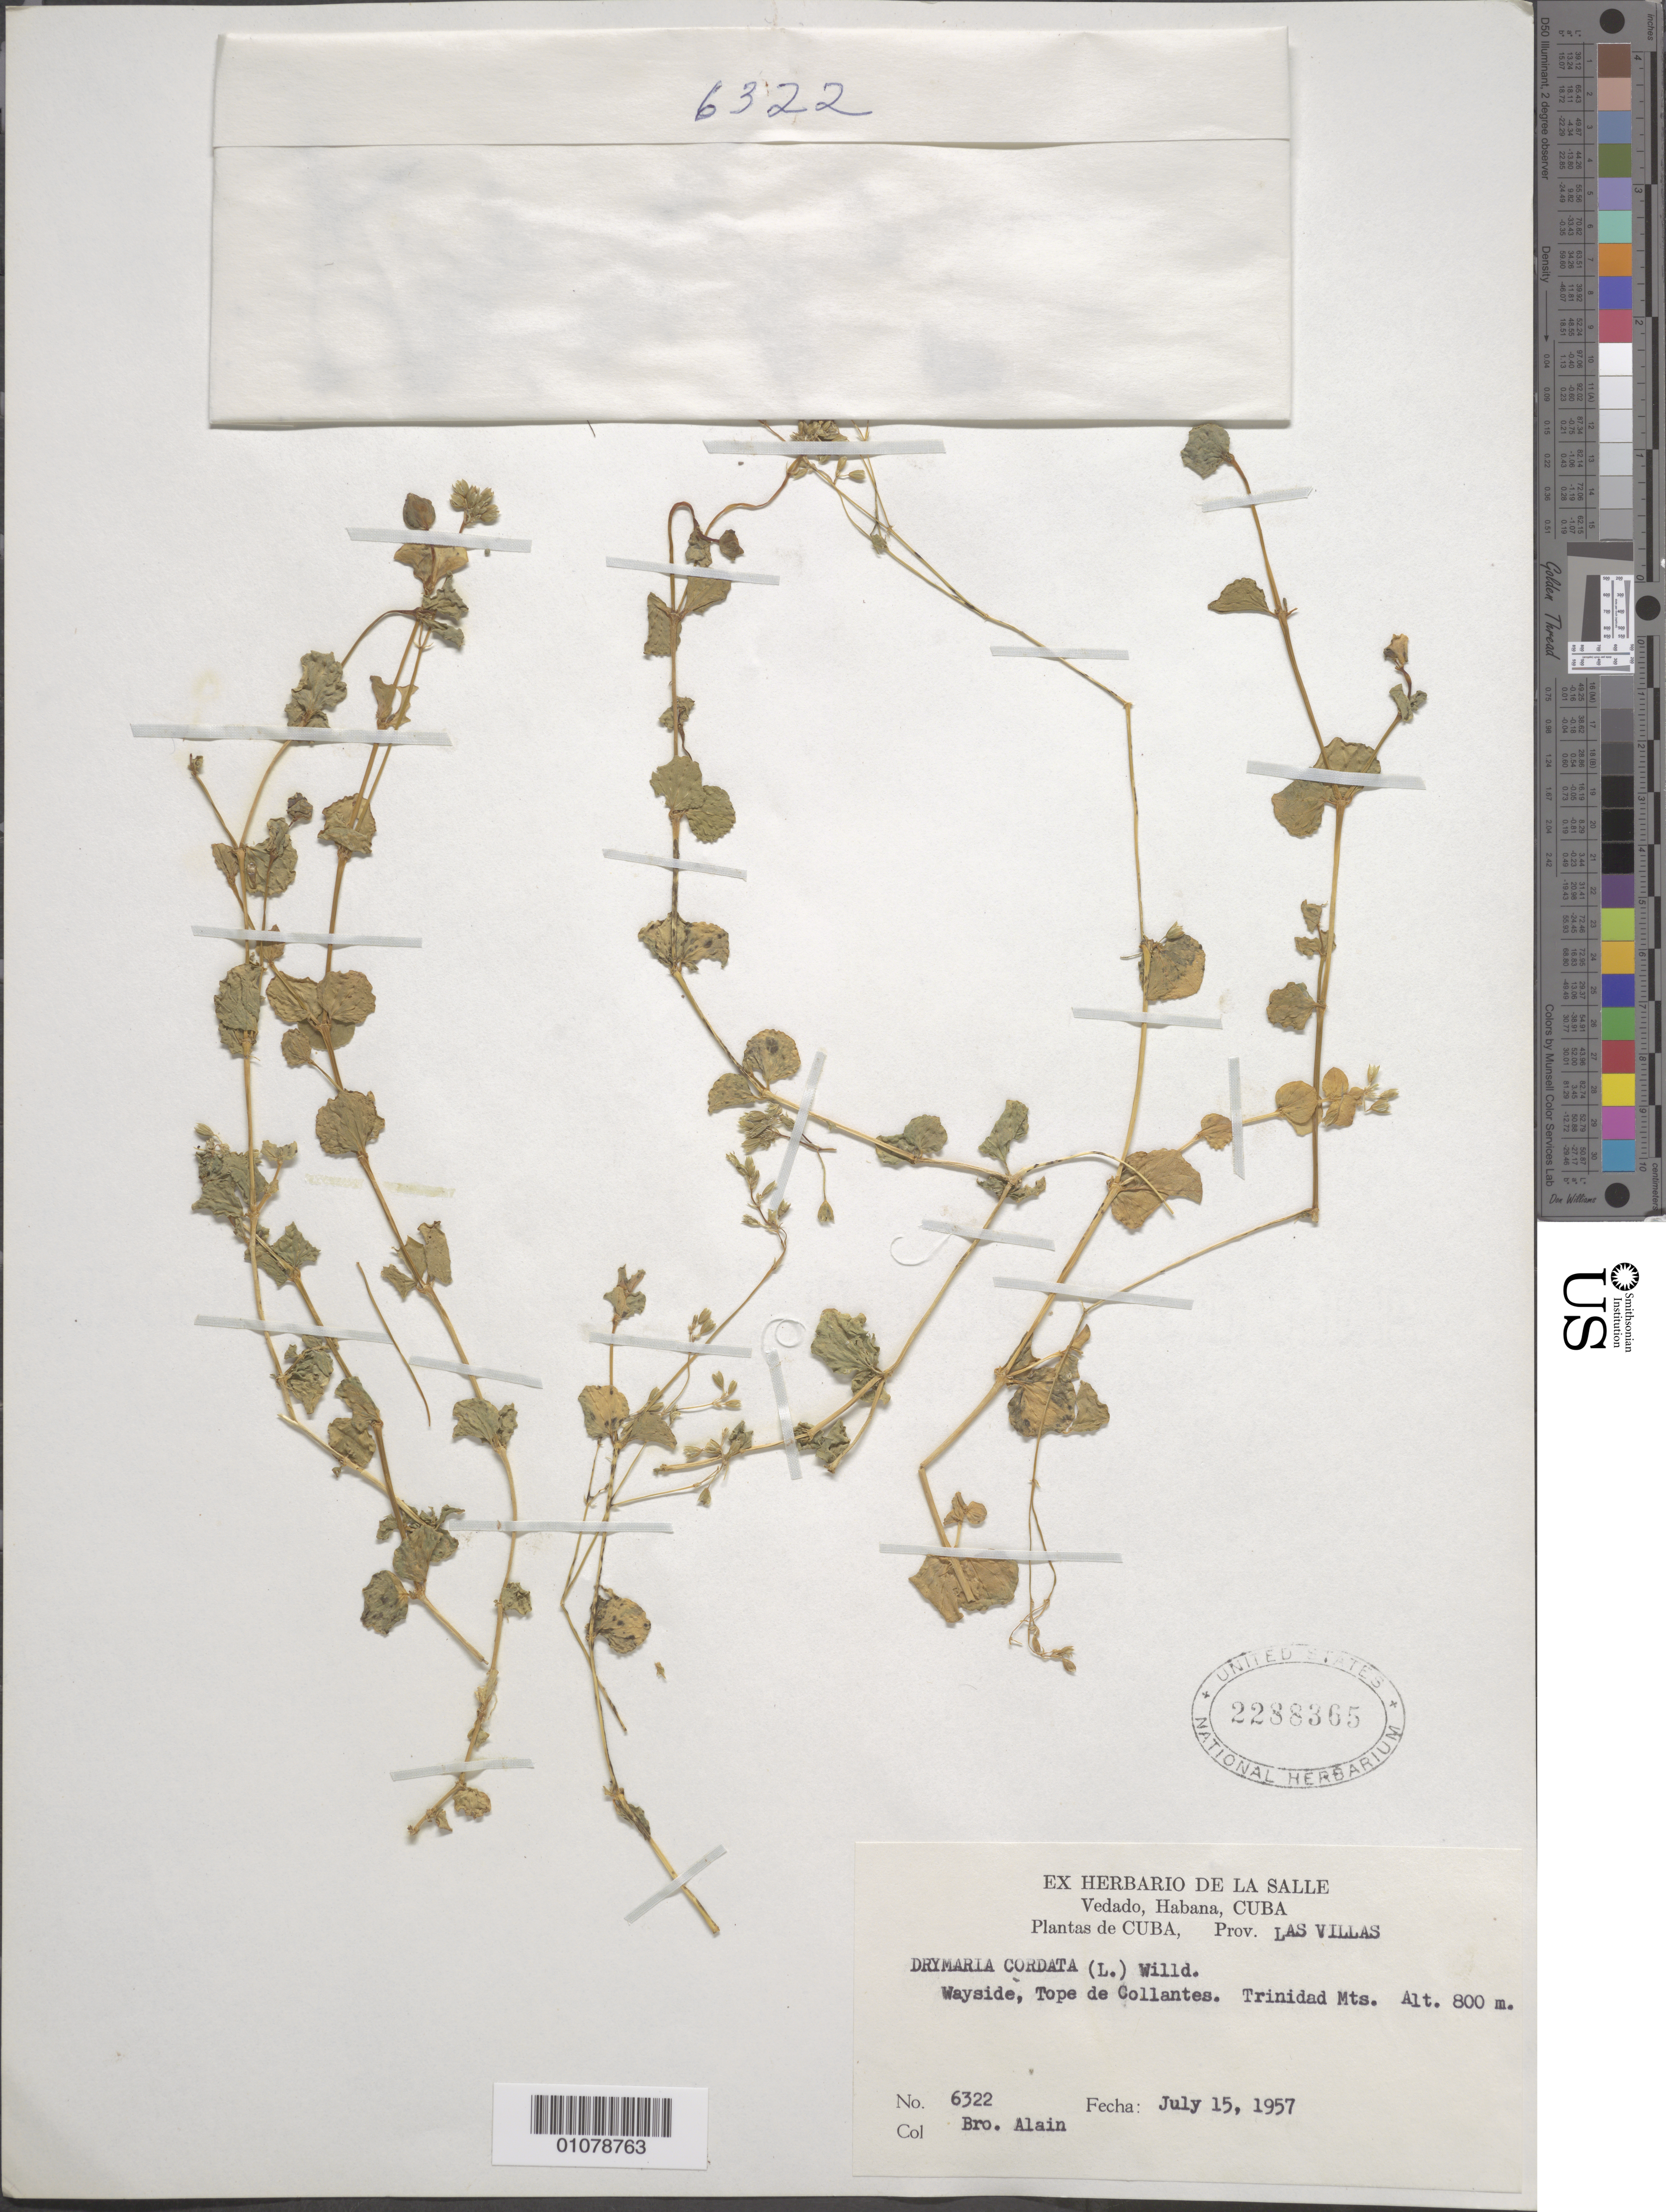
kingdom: Plantae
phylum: Tracheophyta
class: Magnoliopsida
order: Caryophyllales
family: Caryophyllaceae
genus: Drymaria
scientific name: Drymaria cordata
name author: (L.) Willd. ex Schult.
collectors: A. H. Liogier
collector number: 6322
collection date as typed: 15 Jul 1957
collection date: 1957-07-15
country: Cuba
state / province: Las Villas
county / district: Cienfuegos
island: Cuba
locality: Las villas, Tope de Collantes Trinidad Mts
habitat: Wayside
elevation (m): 800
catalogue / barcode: US 2288365